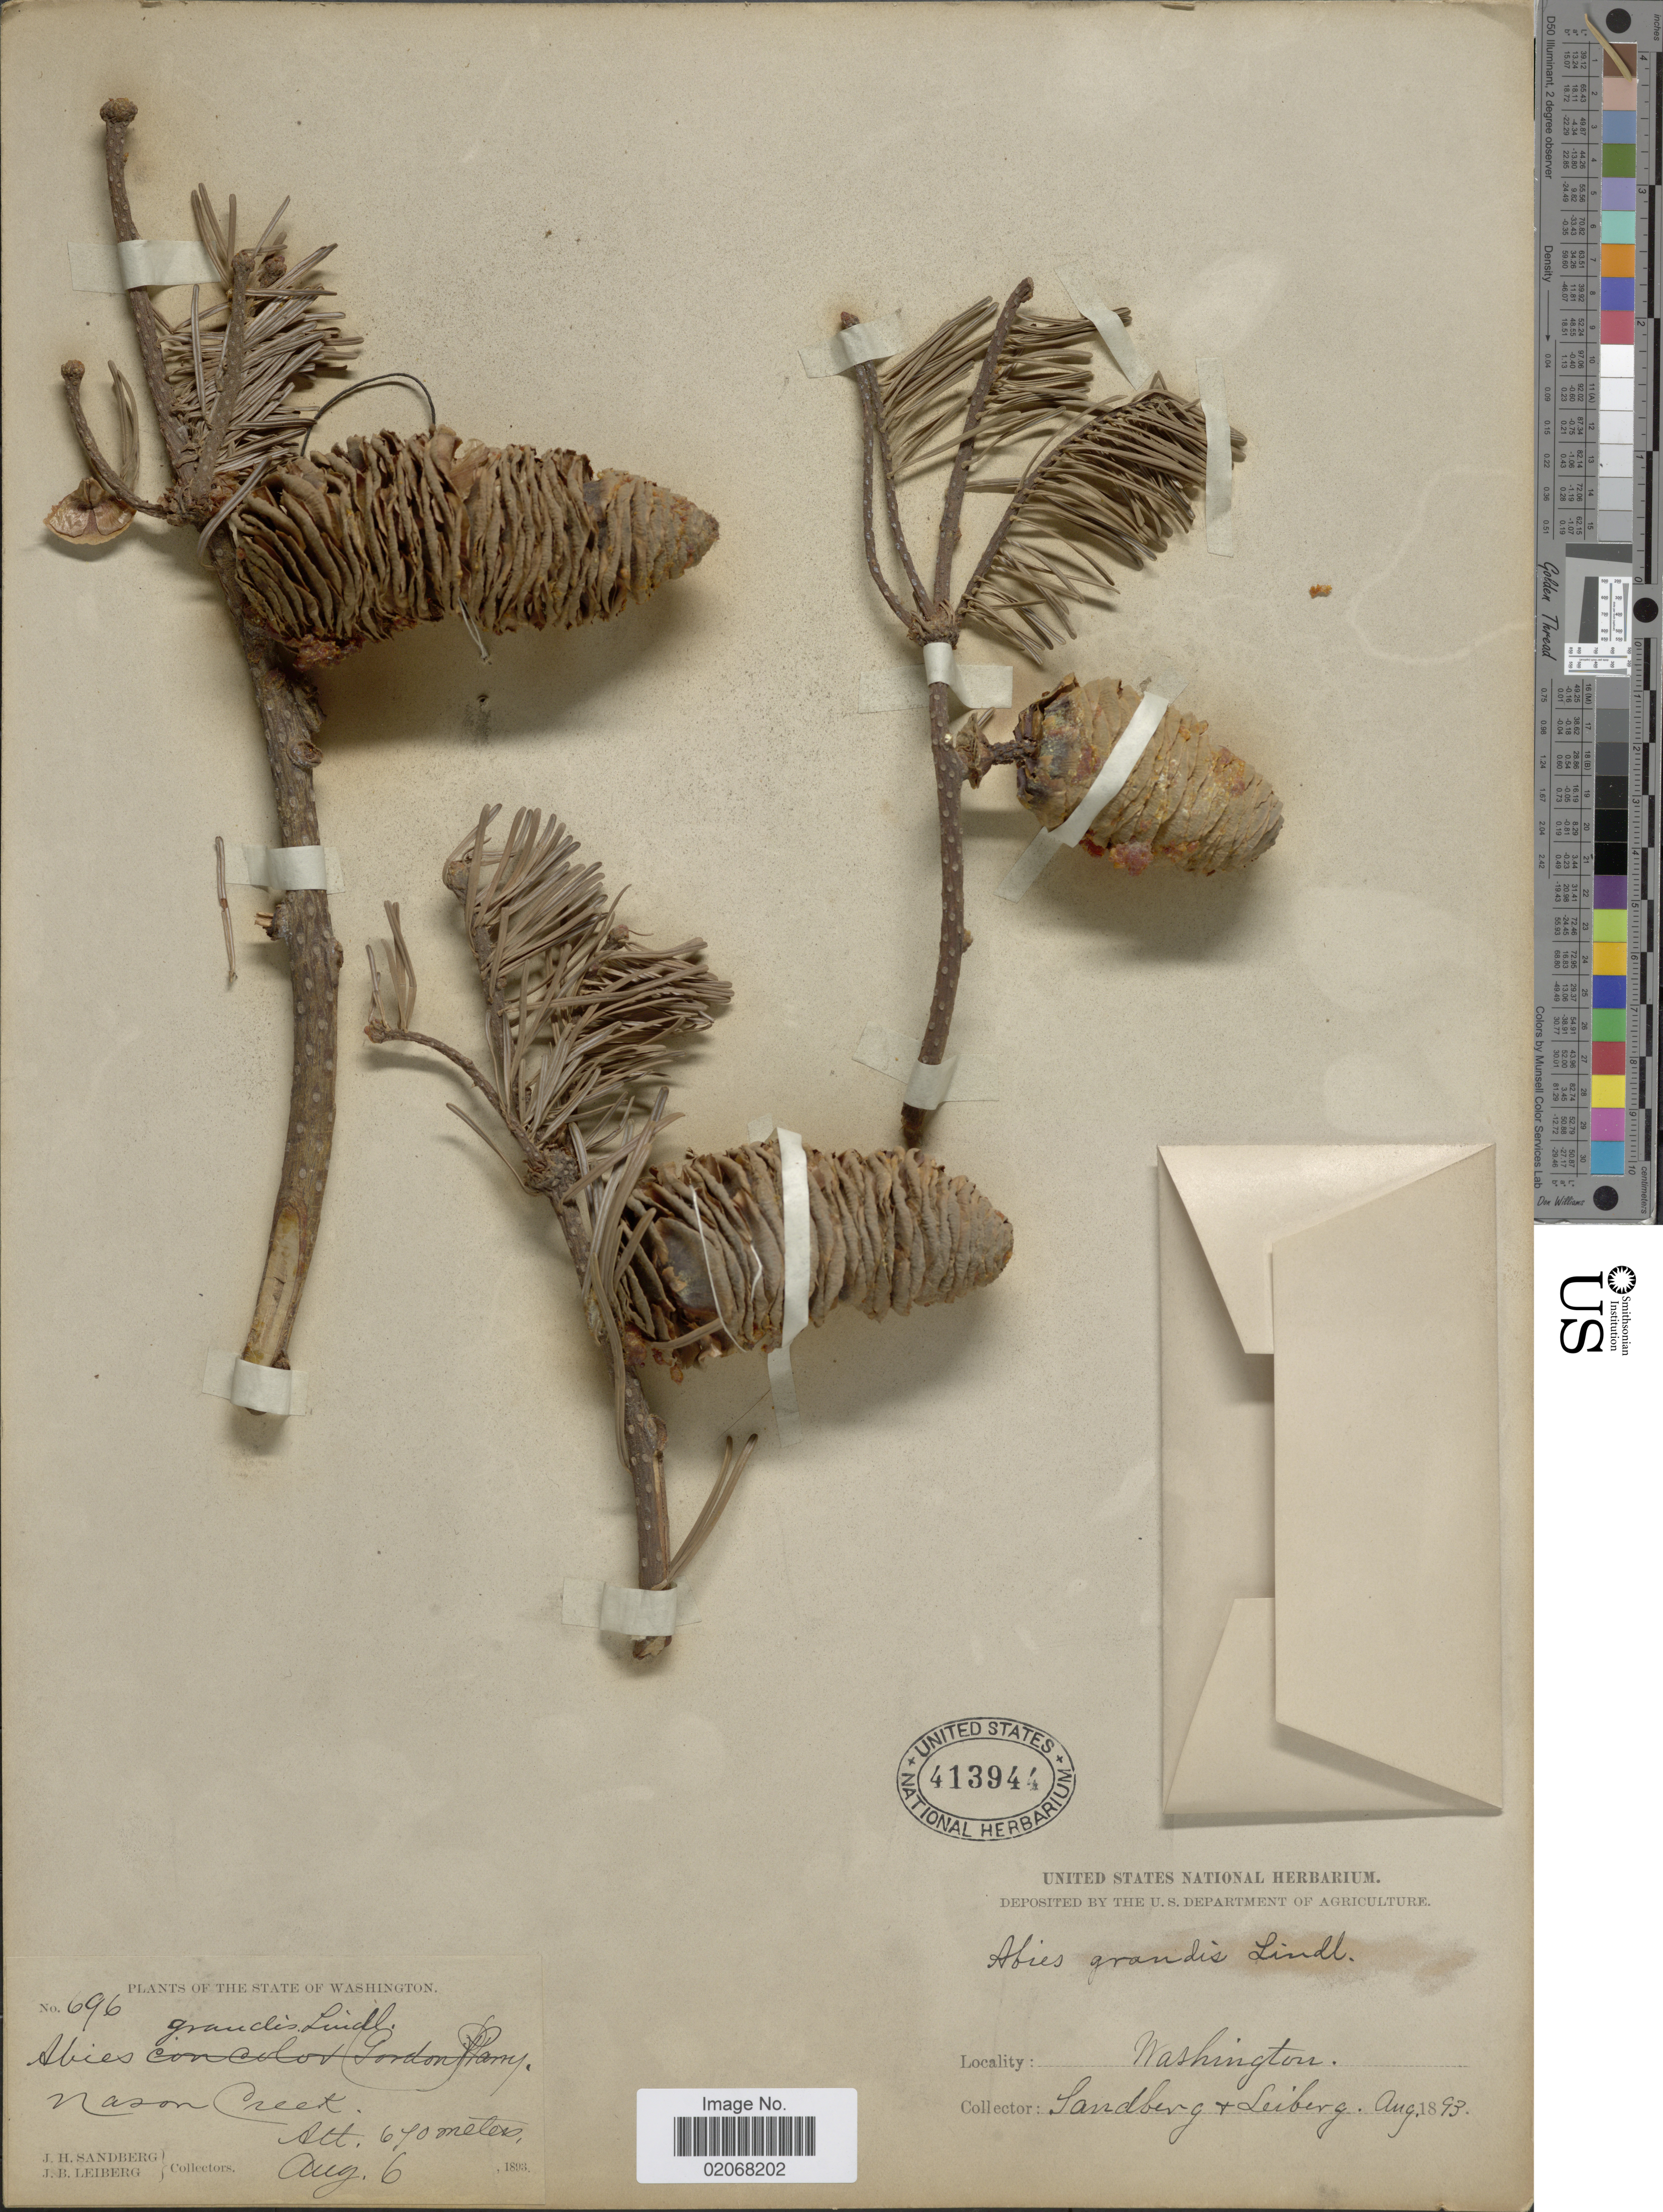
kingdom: Plantae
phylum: Tracheophyta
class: Pinopsida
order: Pinales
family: Pinaceae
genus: Abies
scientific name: Abies grandis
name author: (Douglas ex D. Don) Lindl.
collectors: J. H. Sandberg & J. B. Leiberg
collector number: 696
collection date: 1893-08-06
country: United States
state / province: Washington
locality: Nason Creek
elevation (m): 670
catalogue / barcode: US 413944